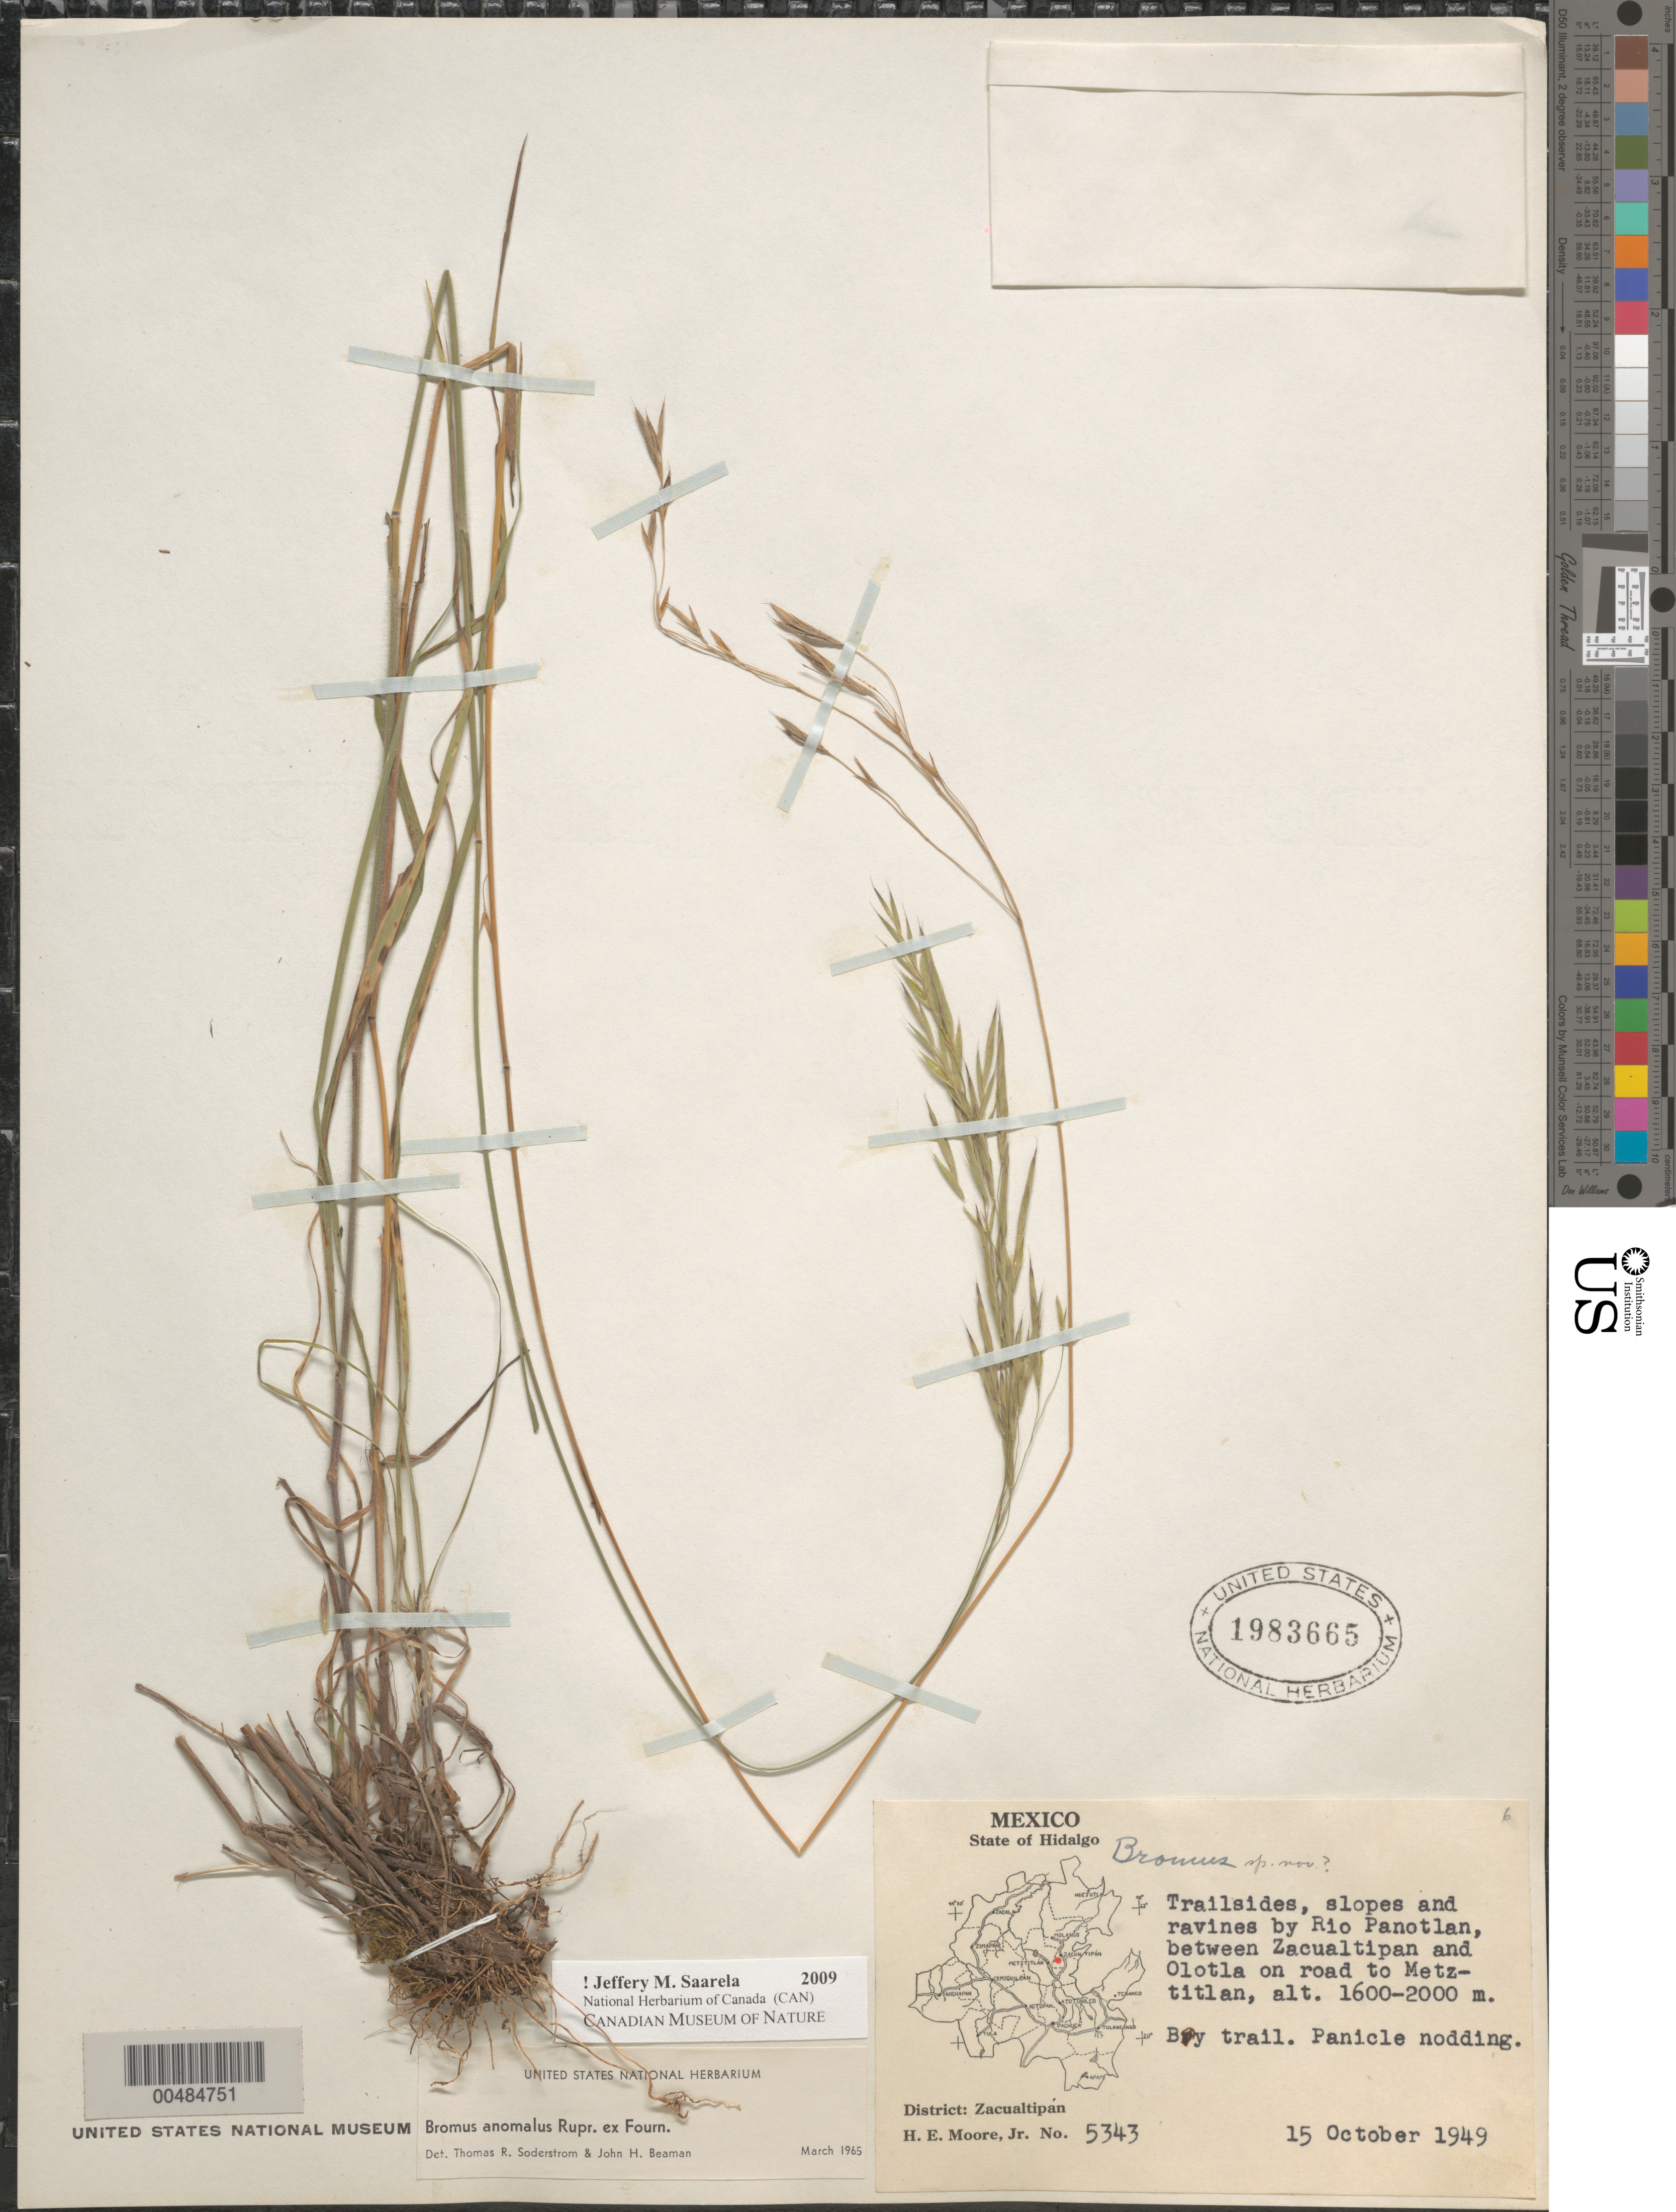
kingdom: Plantae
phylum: Tracheophyta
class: Liliopsida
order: Poales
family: Poaceae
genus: Bromus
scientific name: Bromus anomalus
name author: Rupr. ex E. Fourn.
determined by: Soderstrom, T. R.; Beaman, J. H.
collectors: H. E. Moore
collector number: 5343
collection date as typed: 15 Oct 1949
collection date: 1949-10-15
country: Mexico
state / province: Hidalgo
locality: Dist. Zacualtipán, slopes and ravines by Rio Panotlán, between Zacualtipán and Olotla on road to Metztitlán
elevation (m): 1600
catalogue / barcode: US 1983665